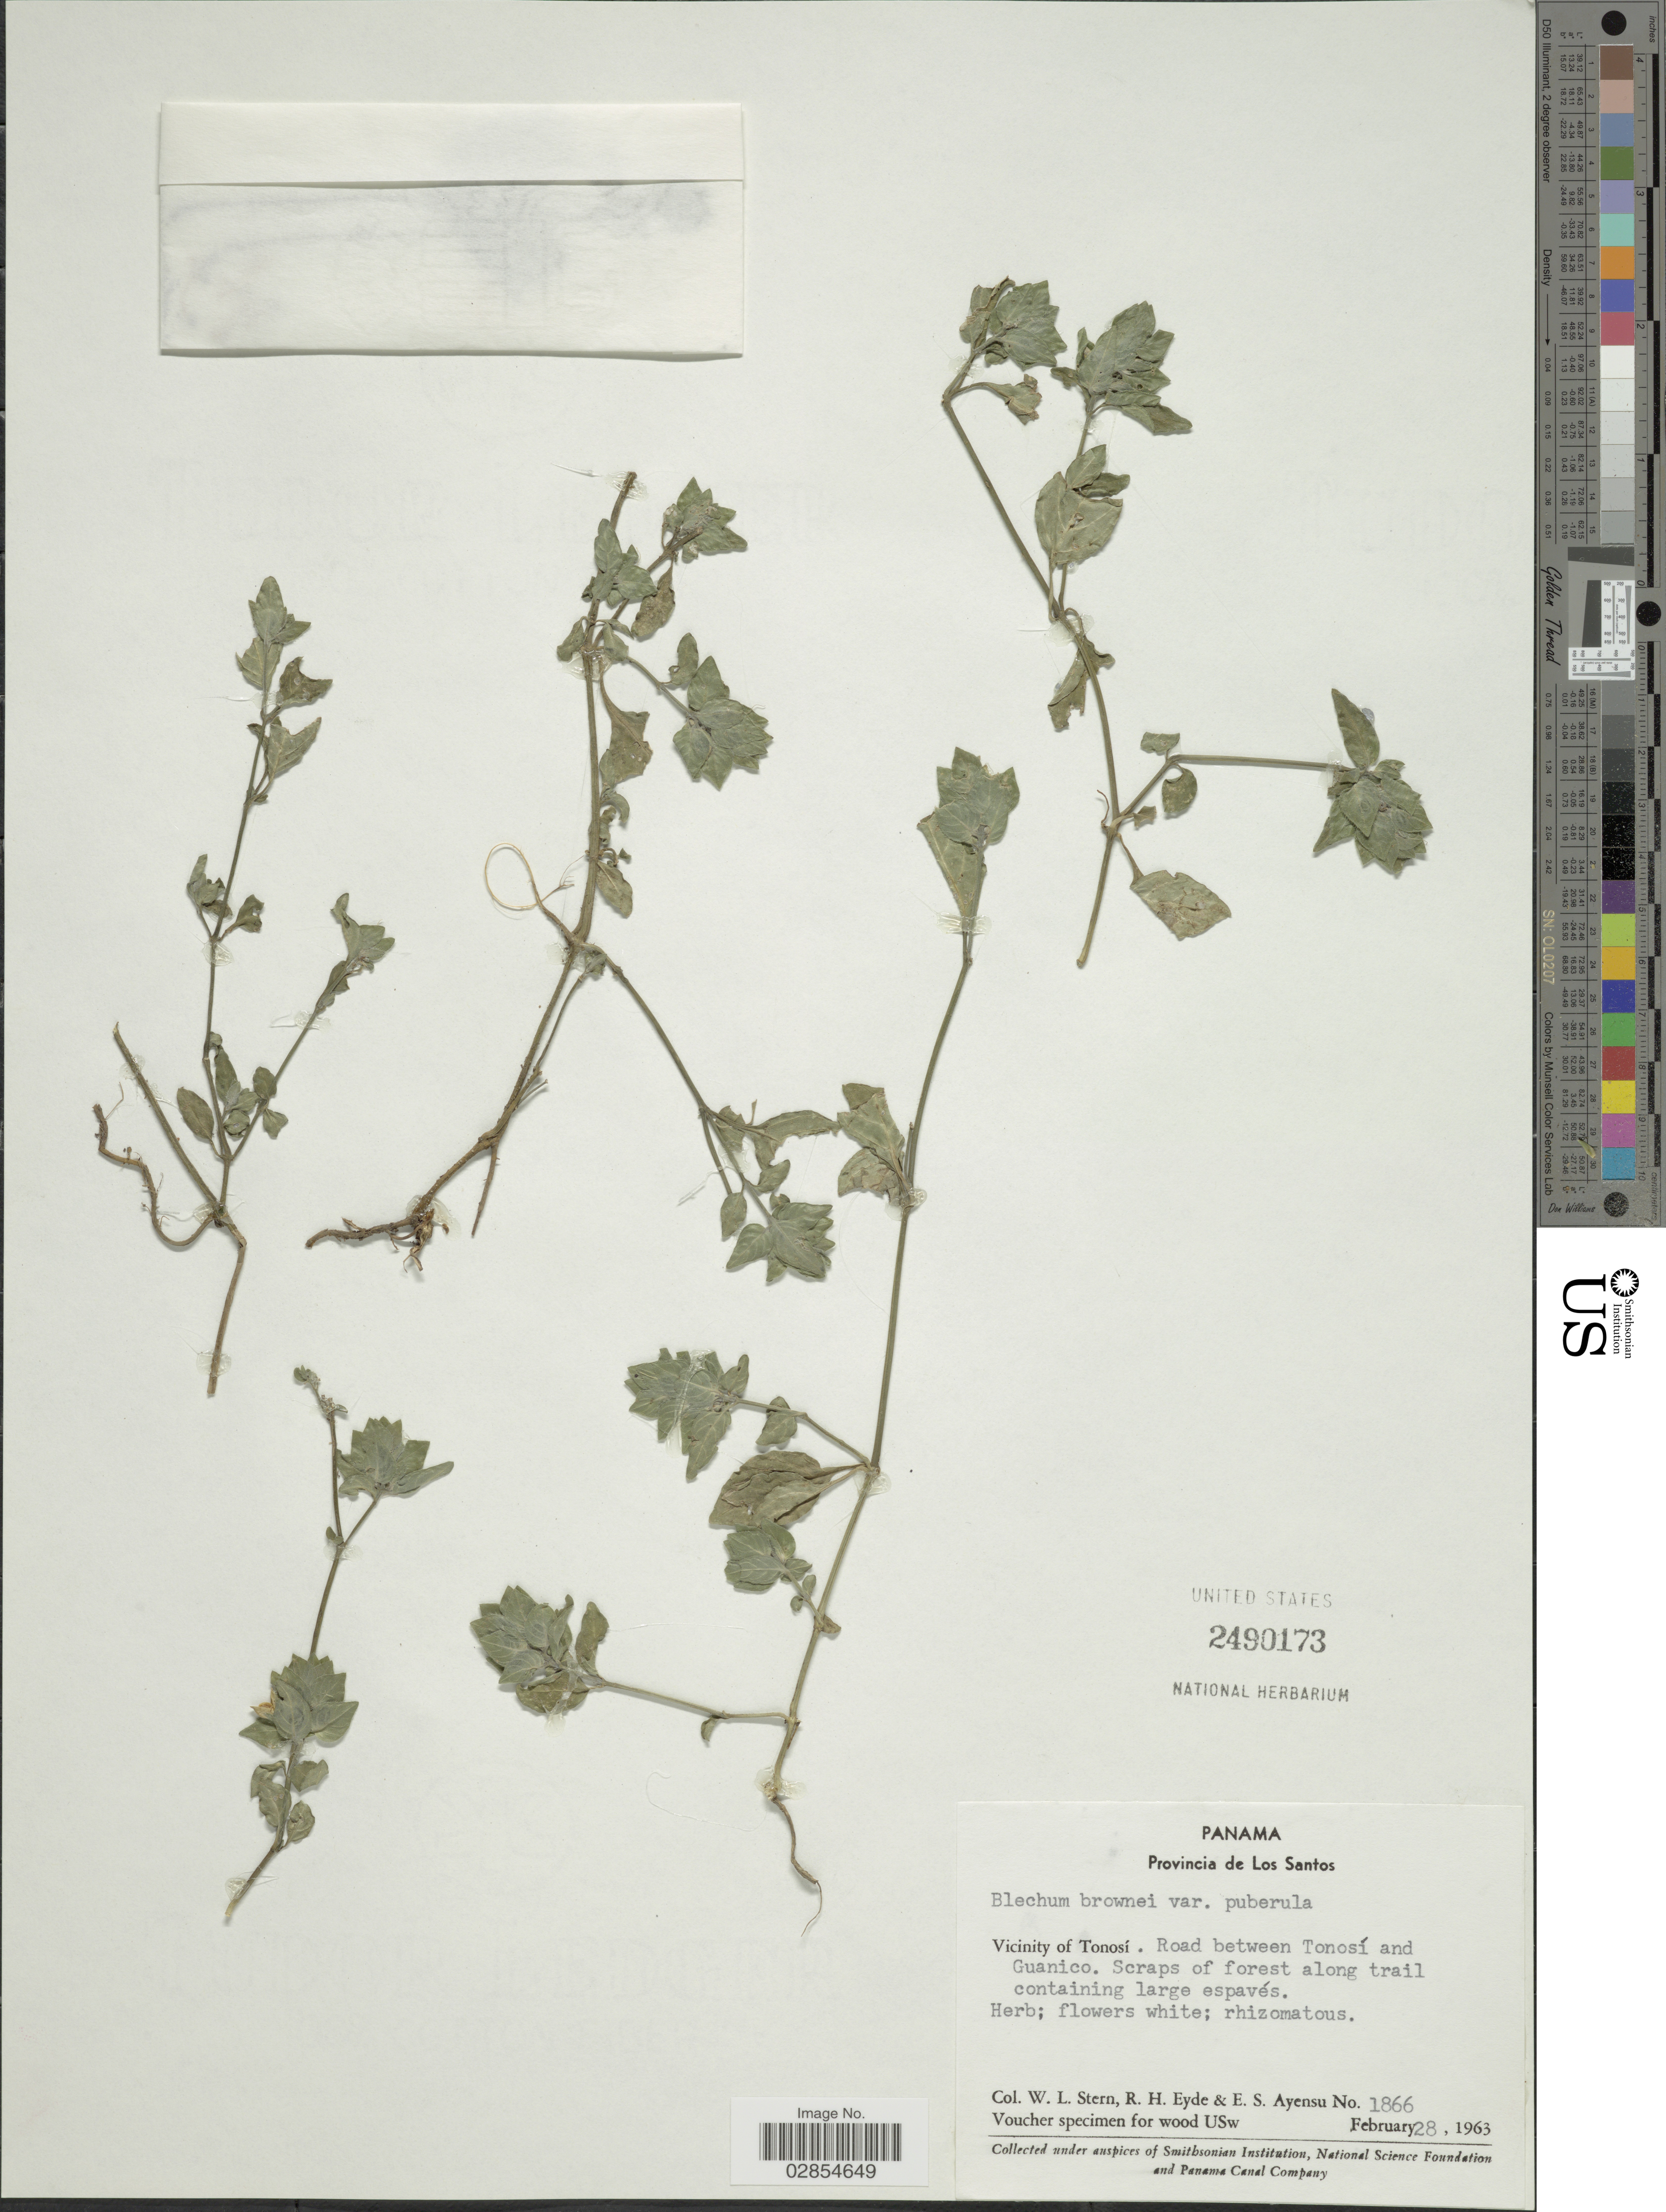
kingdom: Plantae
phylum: Tracheophyta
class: Magnoliopsida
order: Lamiales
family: Acanthaceae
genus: Blechum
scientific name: Blechum pyramidatum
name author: (Lam.) Urb.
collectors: W. L. Stern, R. H. Eyde & E. S. Ayensu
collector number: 1866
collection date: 1963-02-28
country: Panama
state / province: Los Santos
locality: Provincia de Los Santos. Vicinity of Tonosí. Road between Tonosí and Guanico.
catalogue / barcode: US 2490173